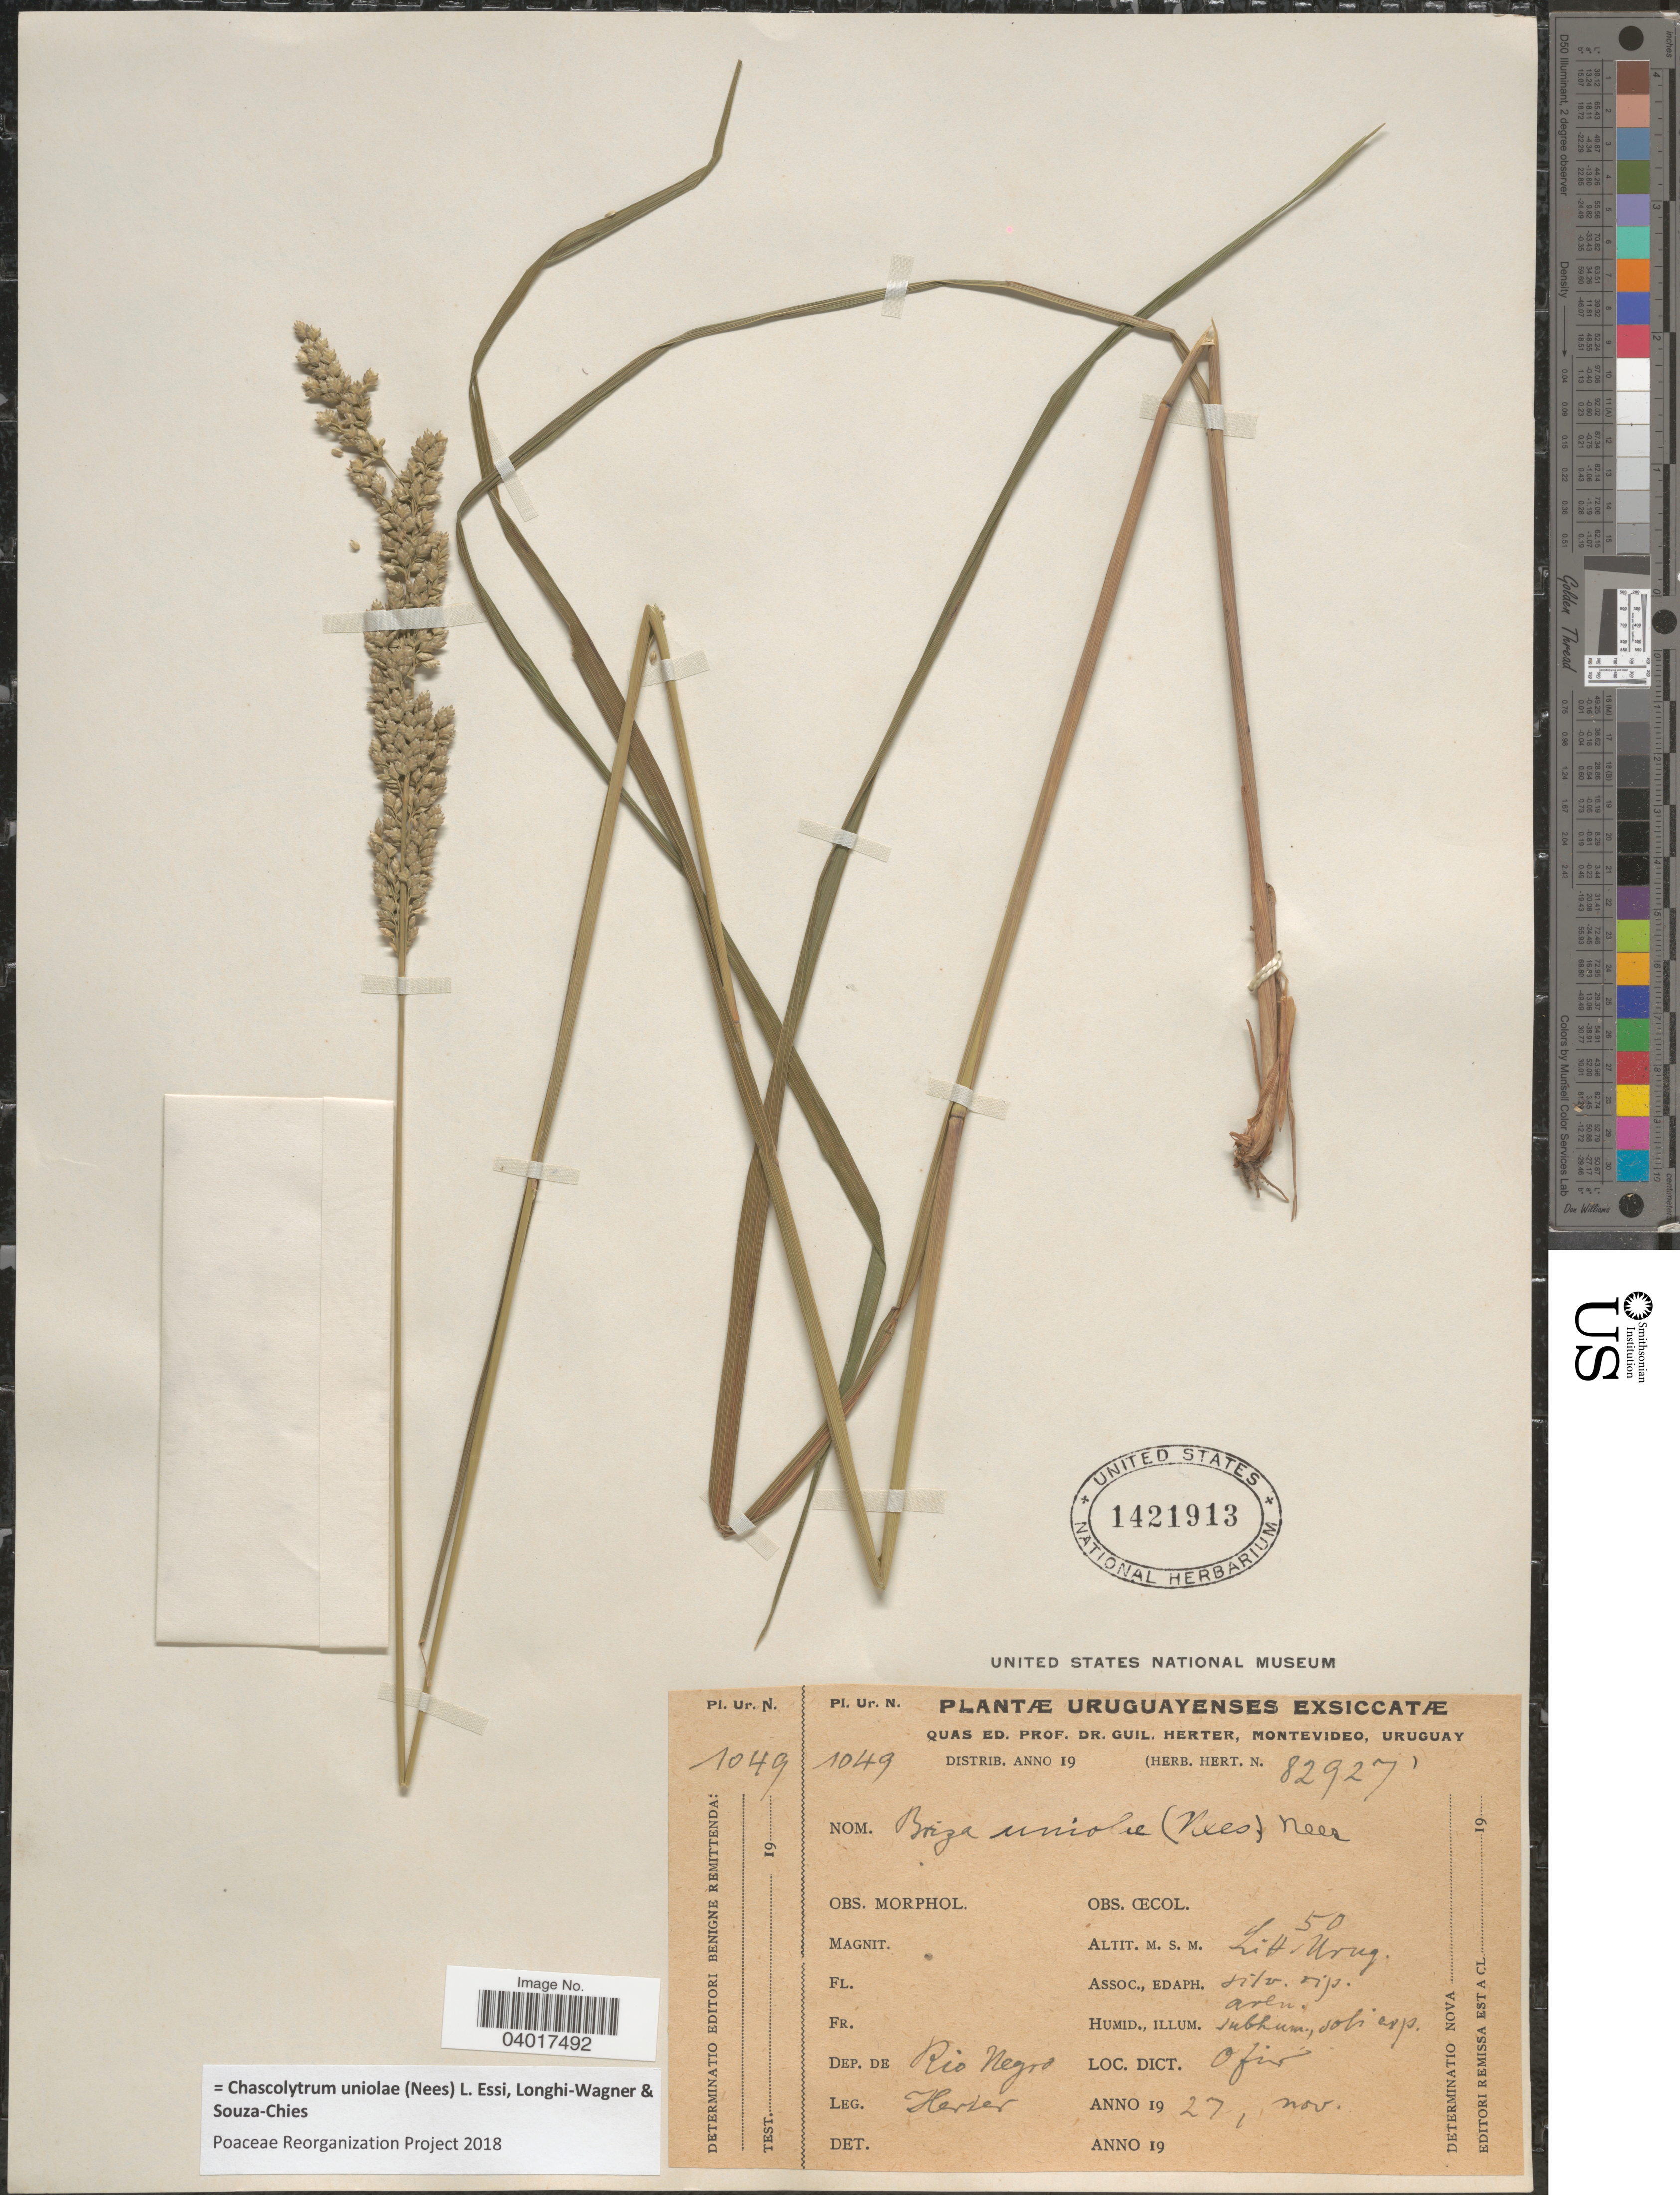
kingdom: Plantae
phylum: Tracheophyta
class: Liliopsida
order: Poales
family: Poaceae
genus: Chascolytrum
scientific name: Chascolytrum uniolae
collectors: G. Herter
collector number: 1049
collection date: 1927-11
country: Uruguay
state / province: Rio Negro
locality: Dep. de Rio Negro. Dict. Ofir.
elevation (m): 50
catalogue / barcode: US 1421913